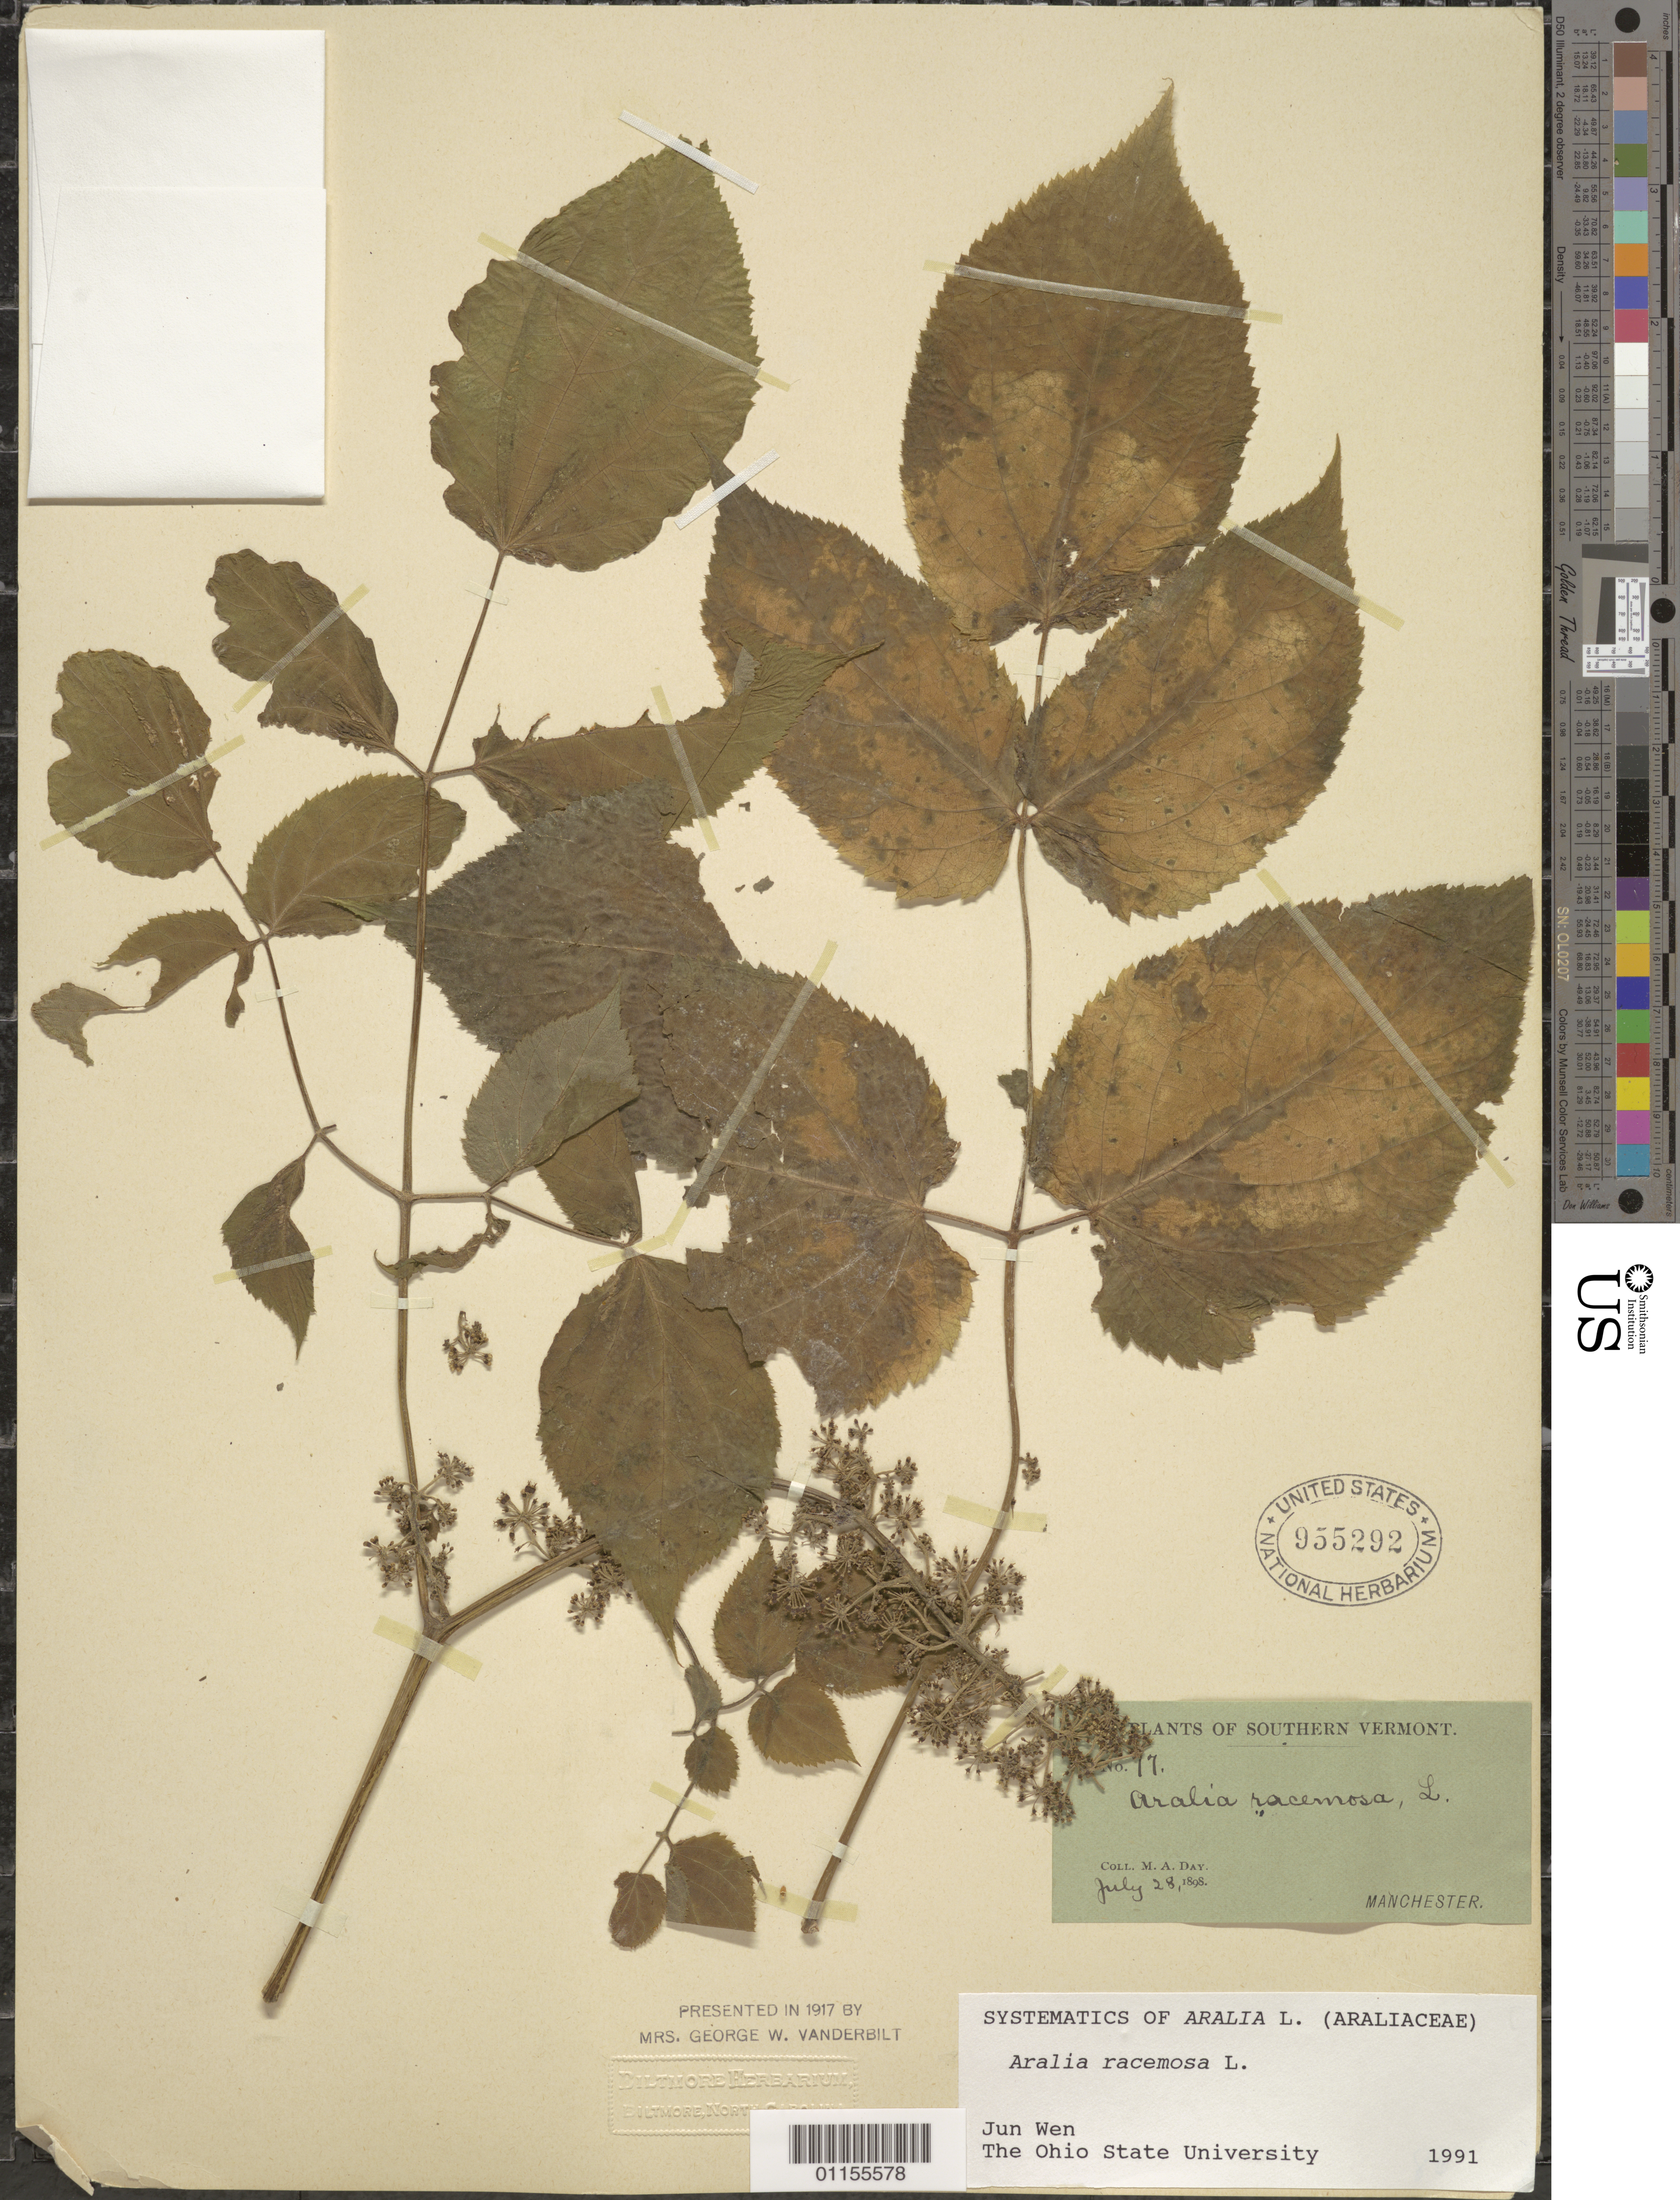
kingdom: Plantae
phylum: Tracheophyta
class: Magnoliopsida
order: Apiales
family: Araliaceae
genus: Aralia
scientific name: Aralia racemosa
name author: L.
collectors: M. Day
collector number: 77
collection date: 1898-07-28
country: United States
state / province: Vermont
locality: Manchester.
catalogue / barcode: US 955292